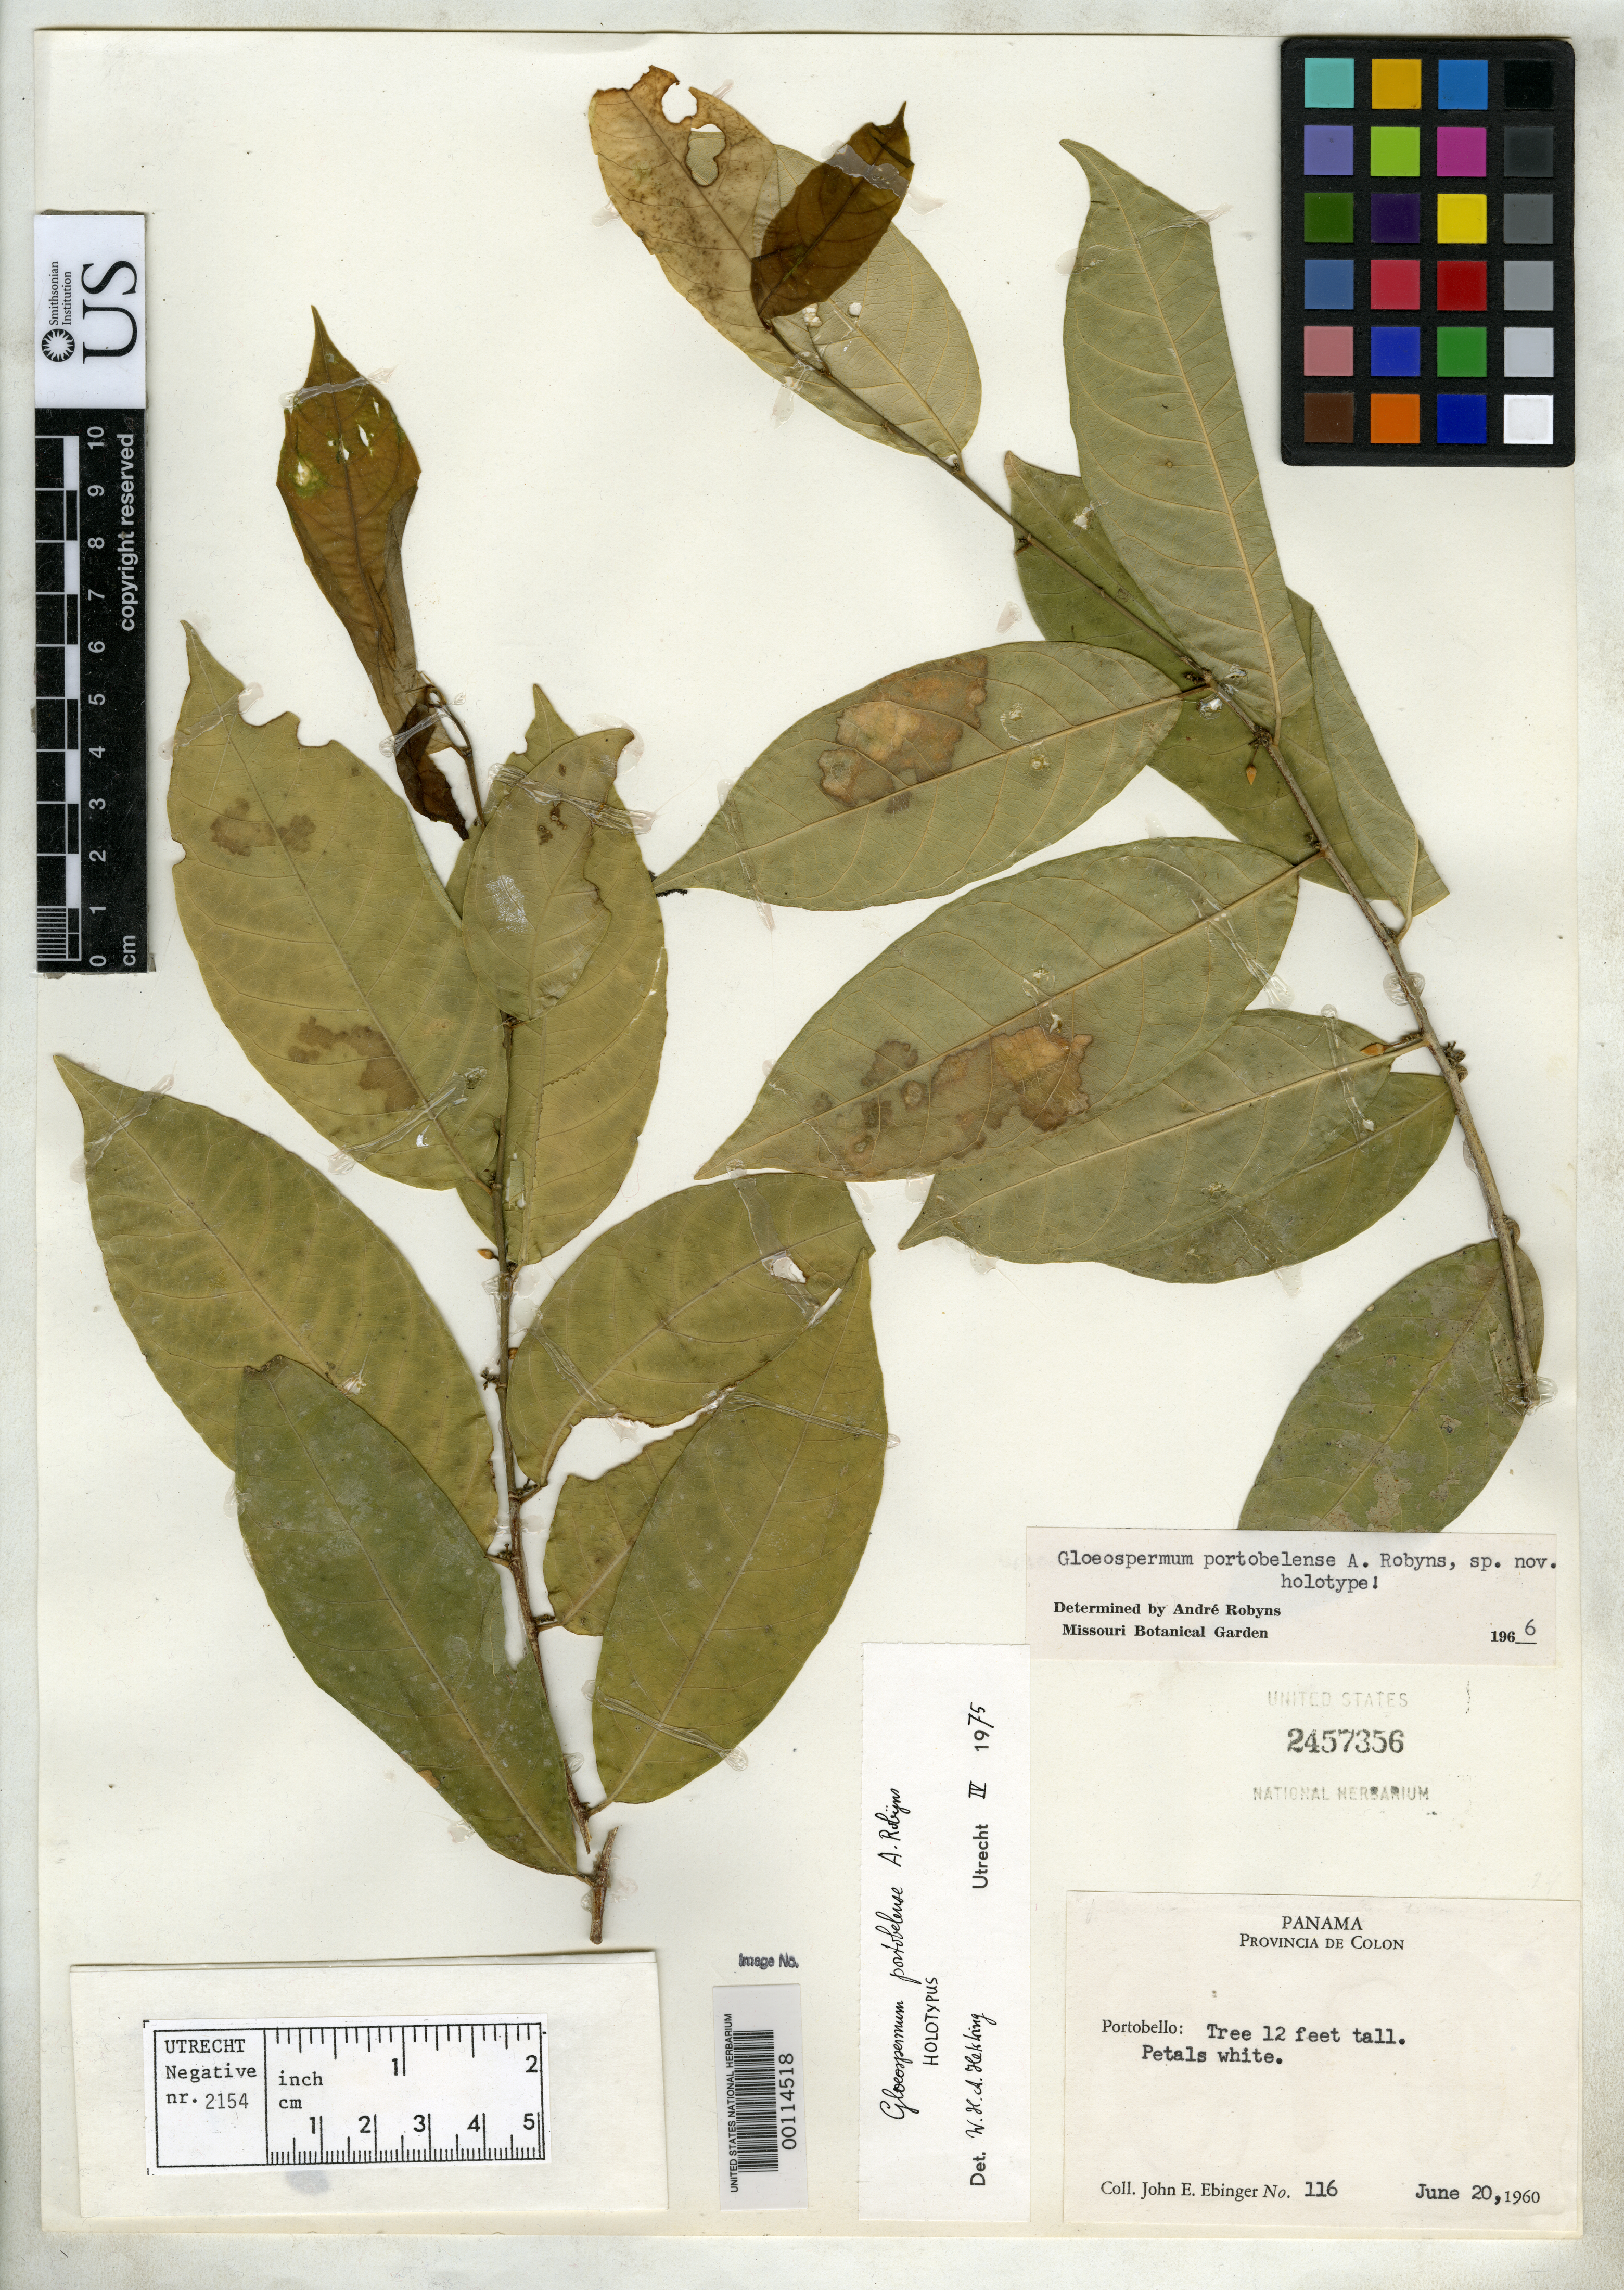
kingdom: Plantae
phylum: Tracheophyta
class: Magnoliopsida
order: Malpighiales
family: Violaceae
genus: Gloeospermum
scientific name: Gloeospermum portobelense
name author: C.B. Rob.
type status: Holotype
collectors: J. Ebinger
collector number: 116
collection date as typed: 20 Jun 1960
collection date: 1960-06-20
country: Panama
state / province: Colón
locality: Portobelo, Las Cruces Trail.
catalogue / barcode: US 2457356